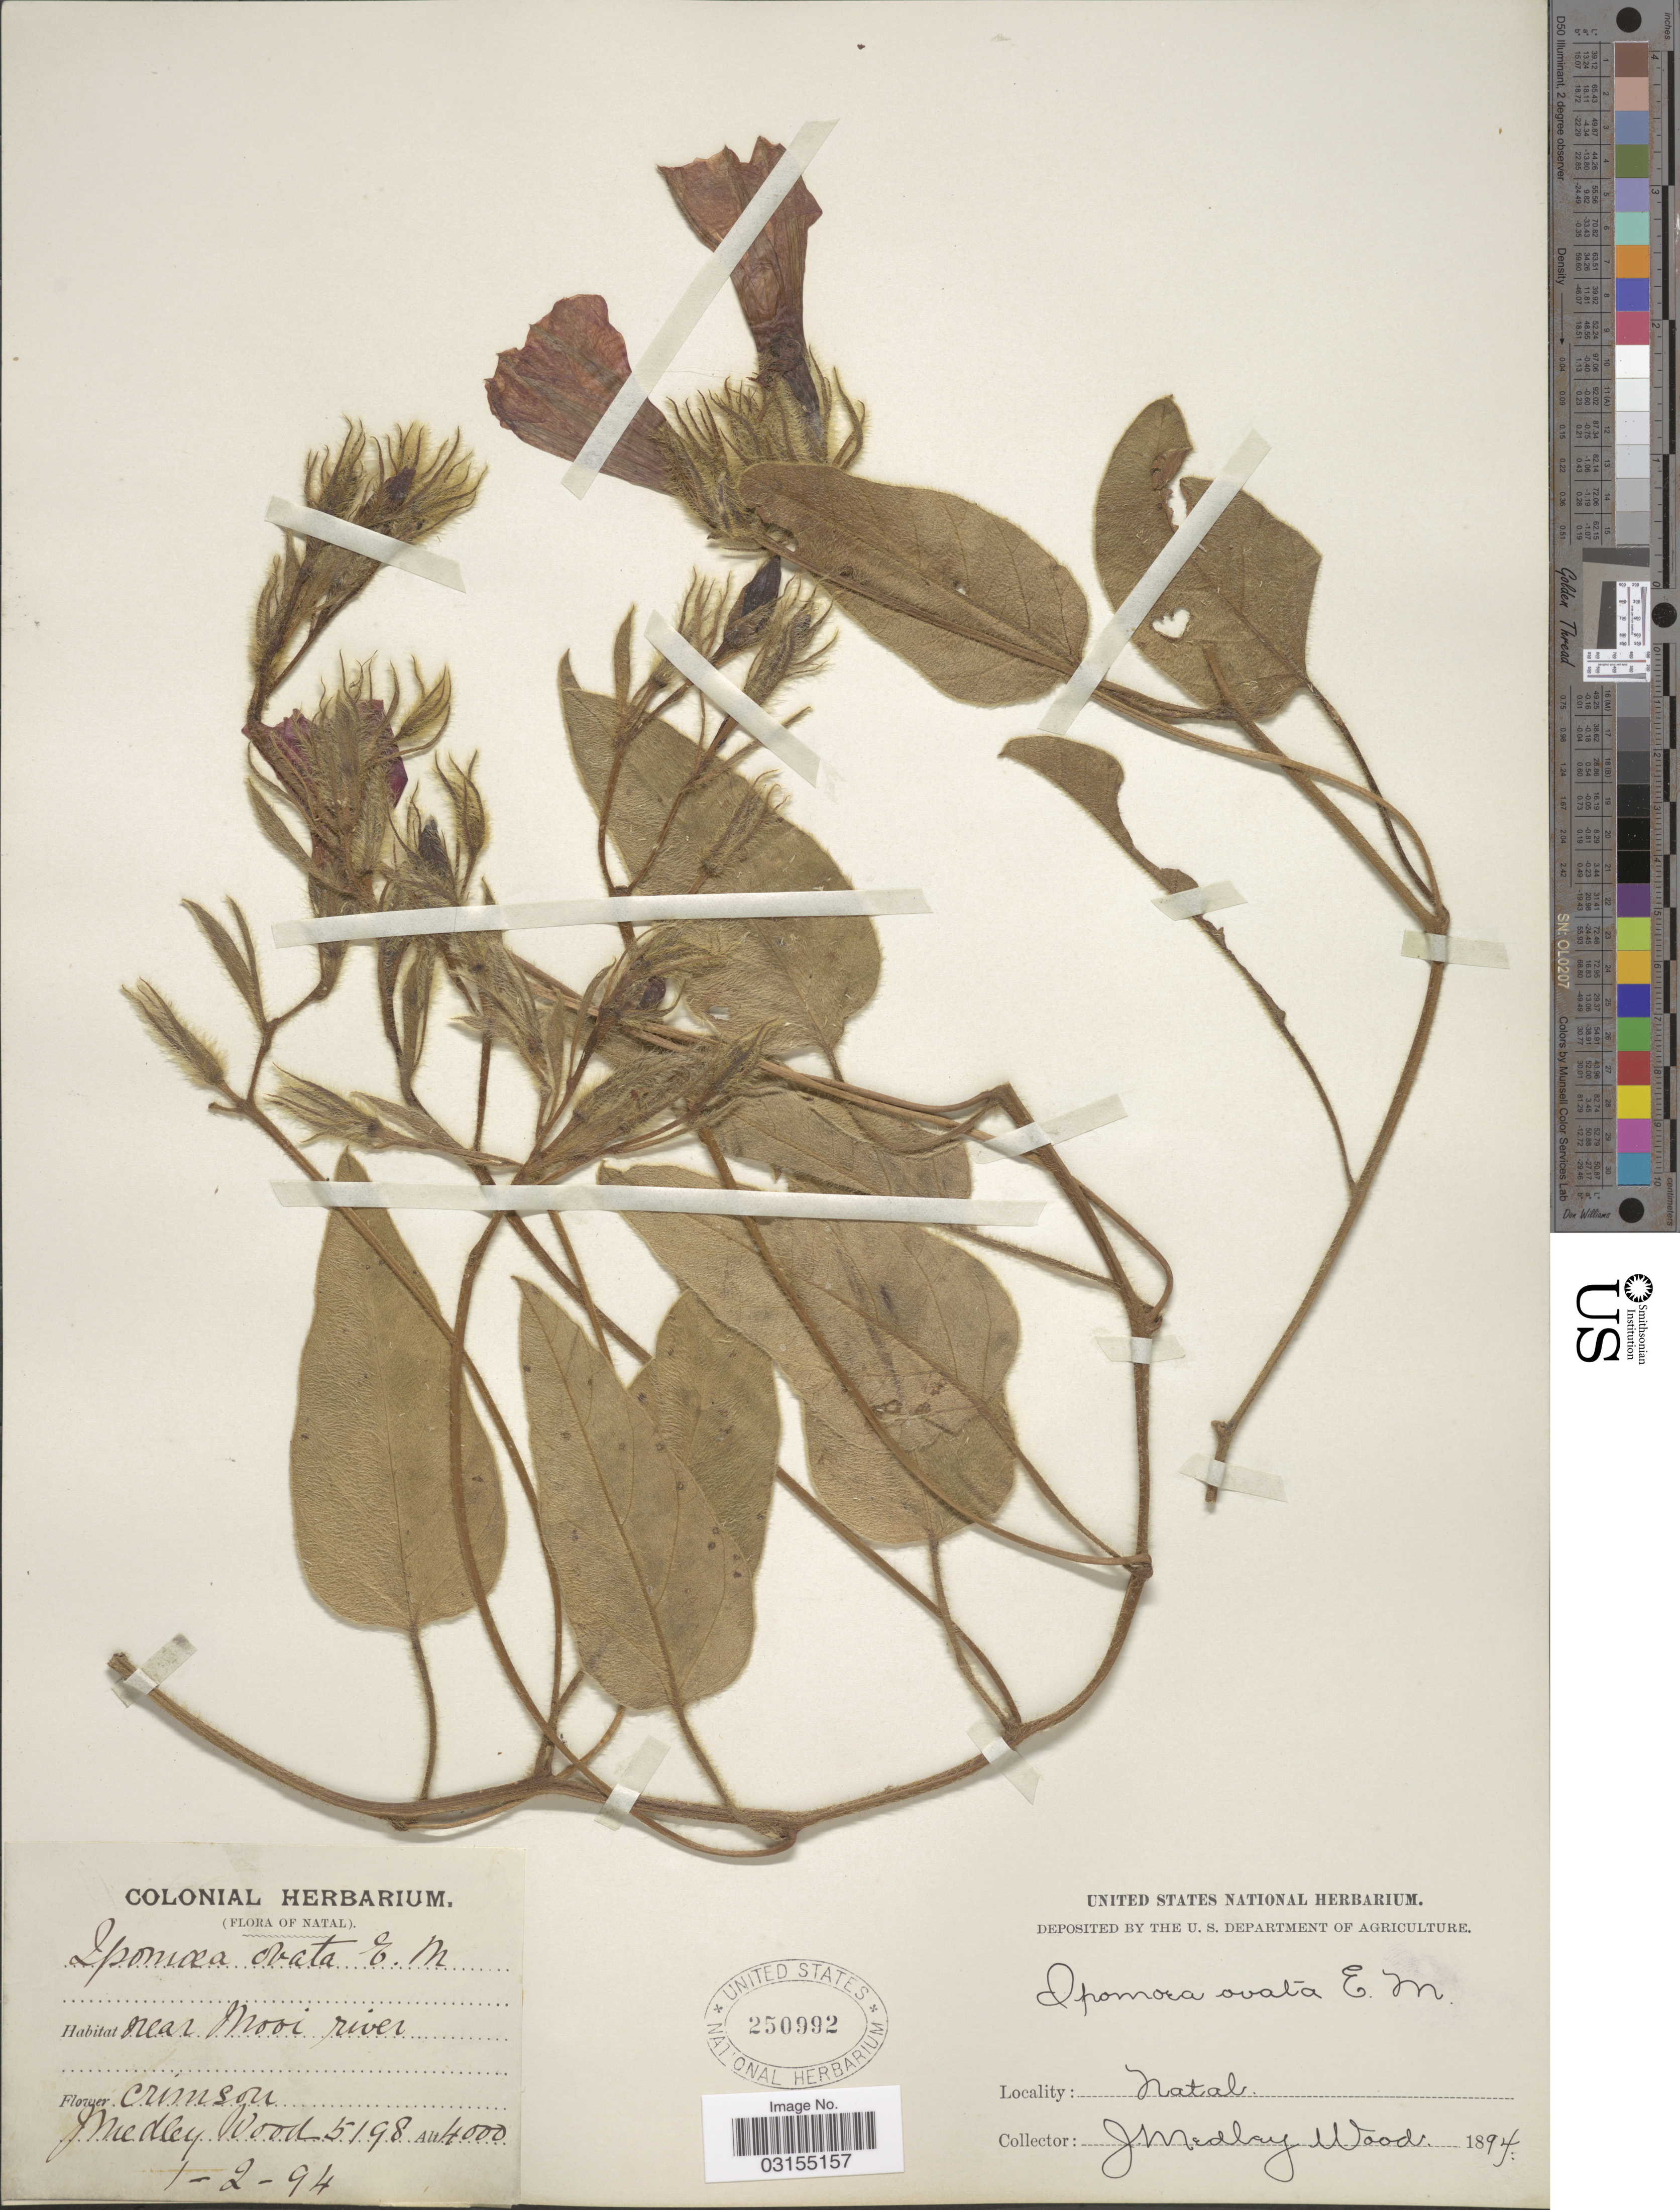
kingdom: Plantae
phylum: Tracheophyta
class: Magnoliopsida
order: Solanales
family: Convolvulaceae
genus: Ipomoea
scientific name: Ipomoea ovata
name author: E. Mey. ex Rendle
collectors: J. Medley Wood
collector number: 5198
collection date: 1894-02-01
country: South Africa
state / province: KwaZulu-Natal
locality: Natal, near Mooi river.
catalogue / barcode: US 250992